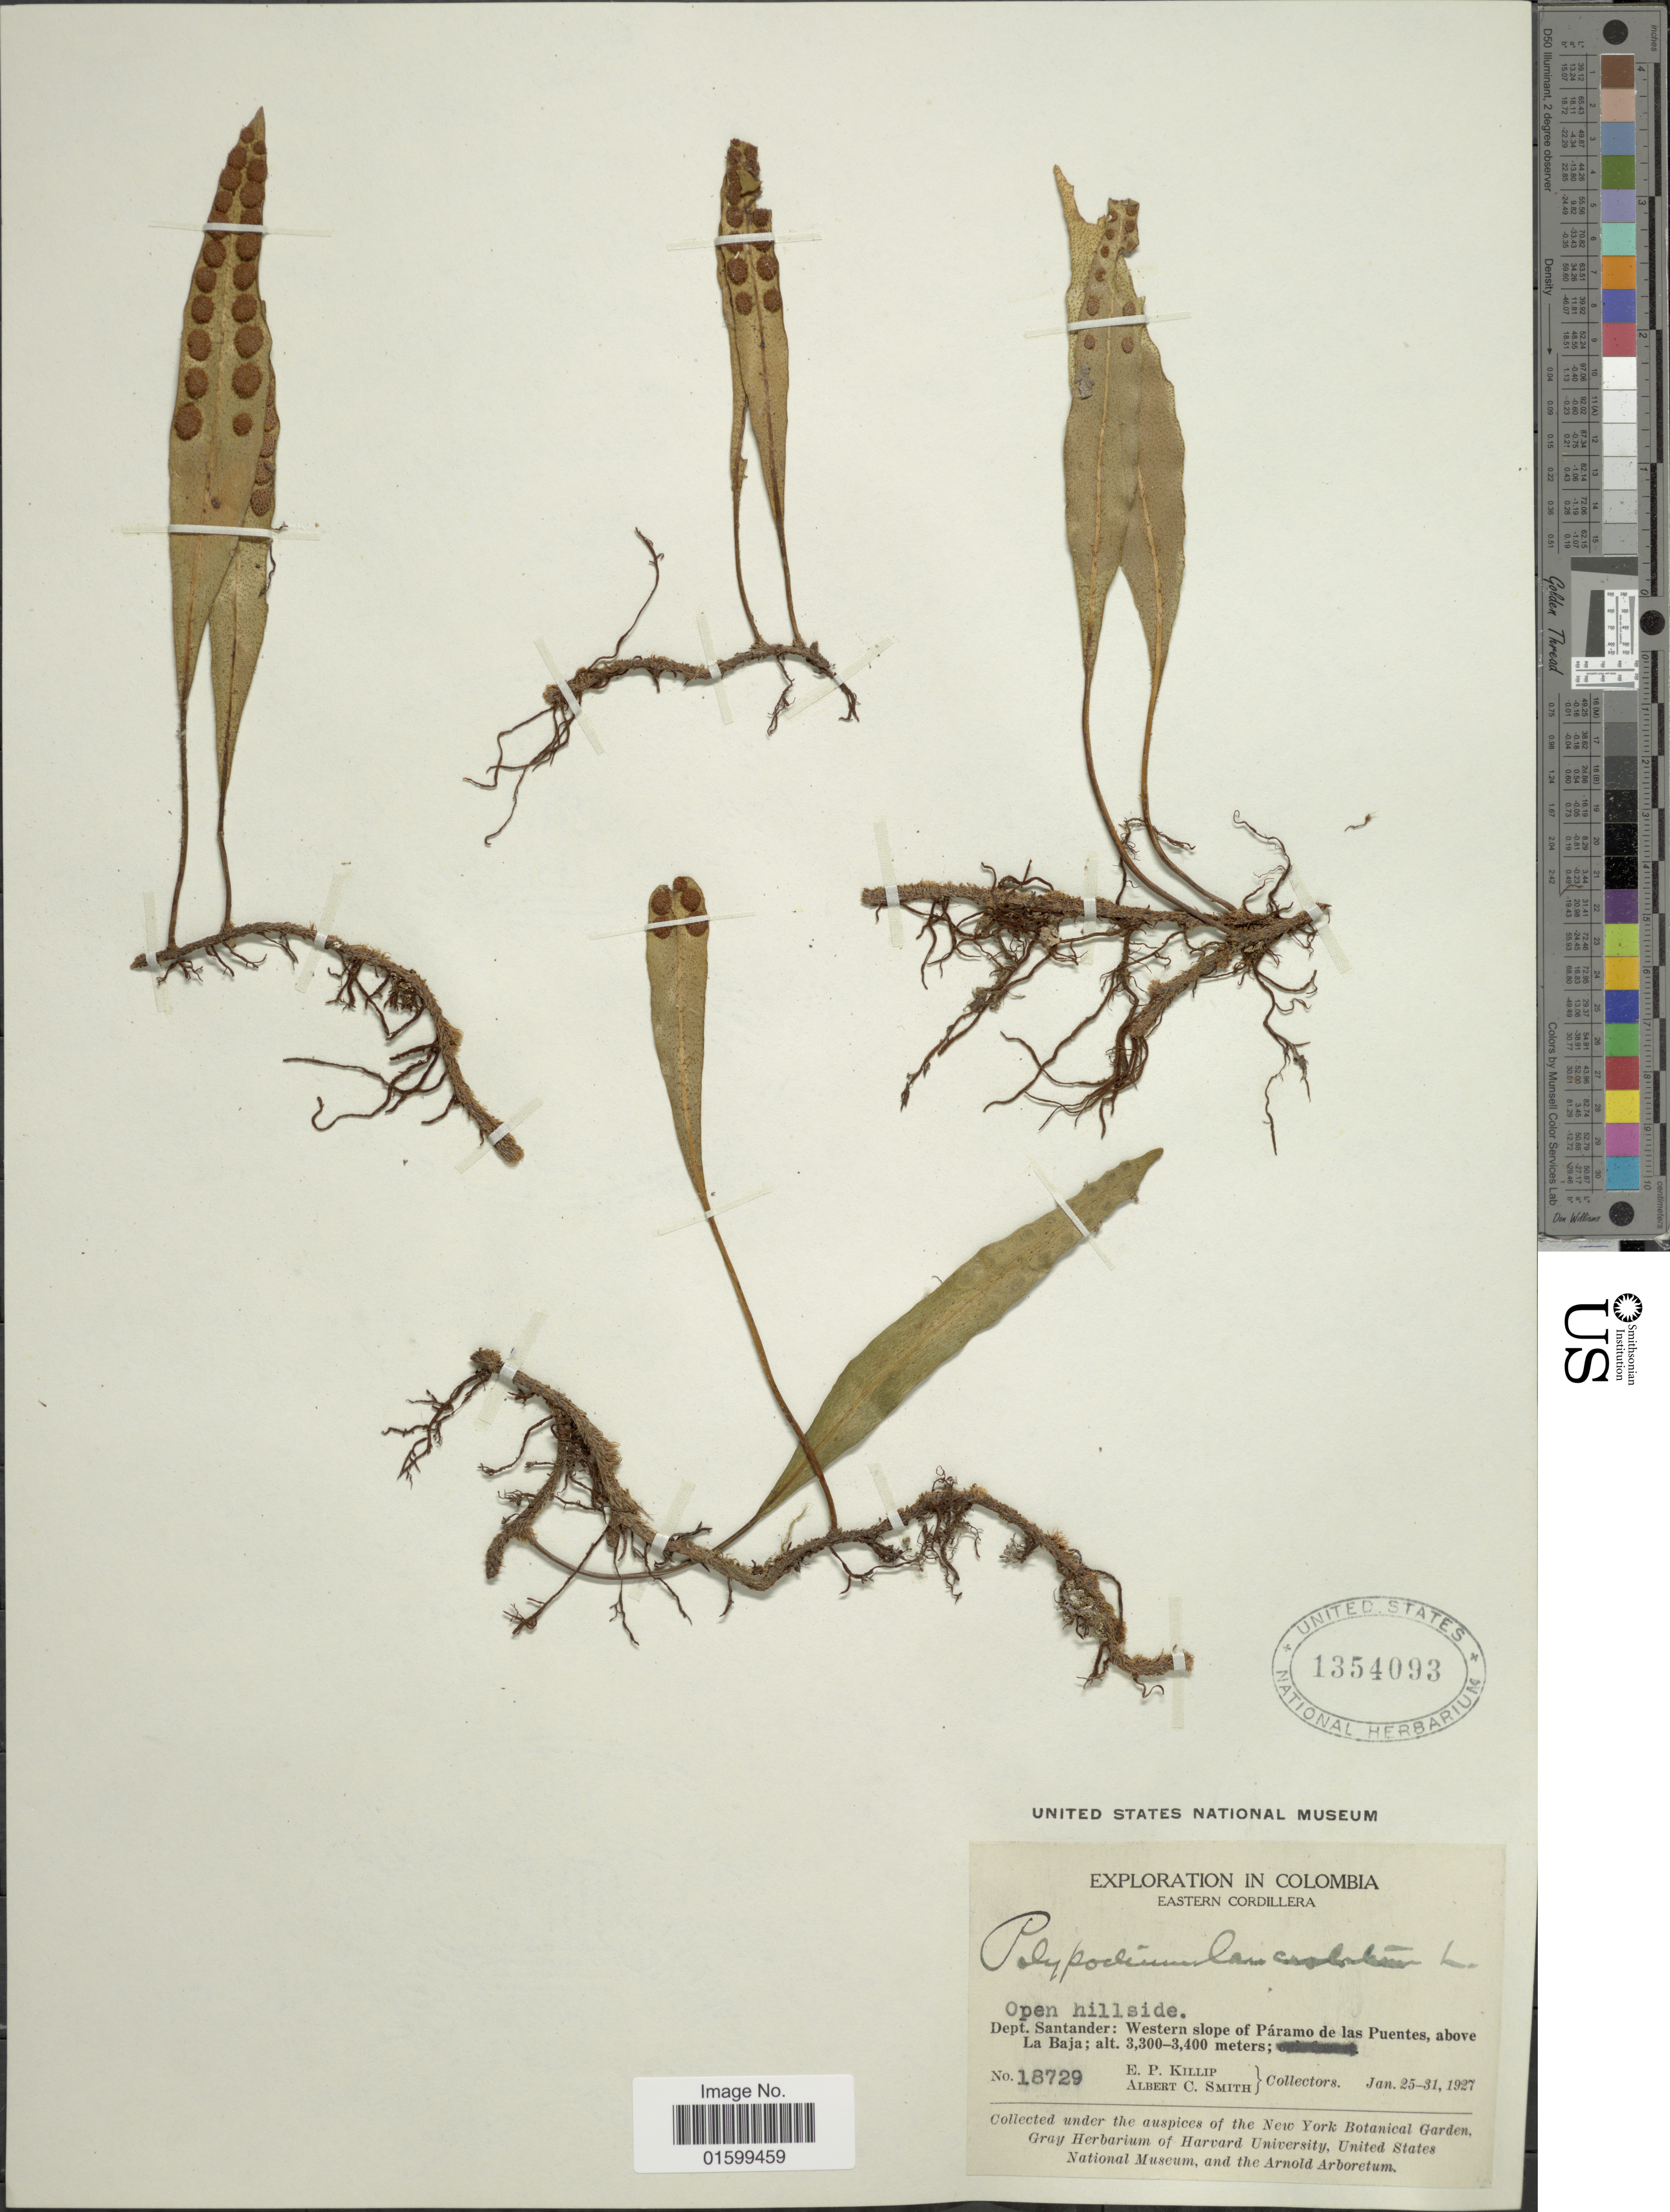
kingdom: Plantae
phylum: Tracheophyta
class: Polypodiopsida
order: Polypodiales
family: Polypodiaceae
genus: Pleopeltis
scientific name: Pleopeltis macrocarpa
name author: (Bory ex Willd.) Kaulf.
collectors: E. P. Killip & A. C. Smith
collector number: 18729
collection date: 1927-01-25/1927-01-31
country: Colombia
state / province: Santander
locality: Eastern Cordillera, open hillside, western slope of Páramo de las Puentes, above La Baja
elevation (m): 3300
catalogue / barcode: US 1354093